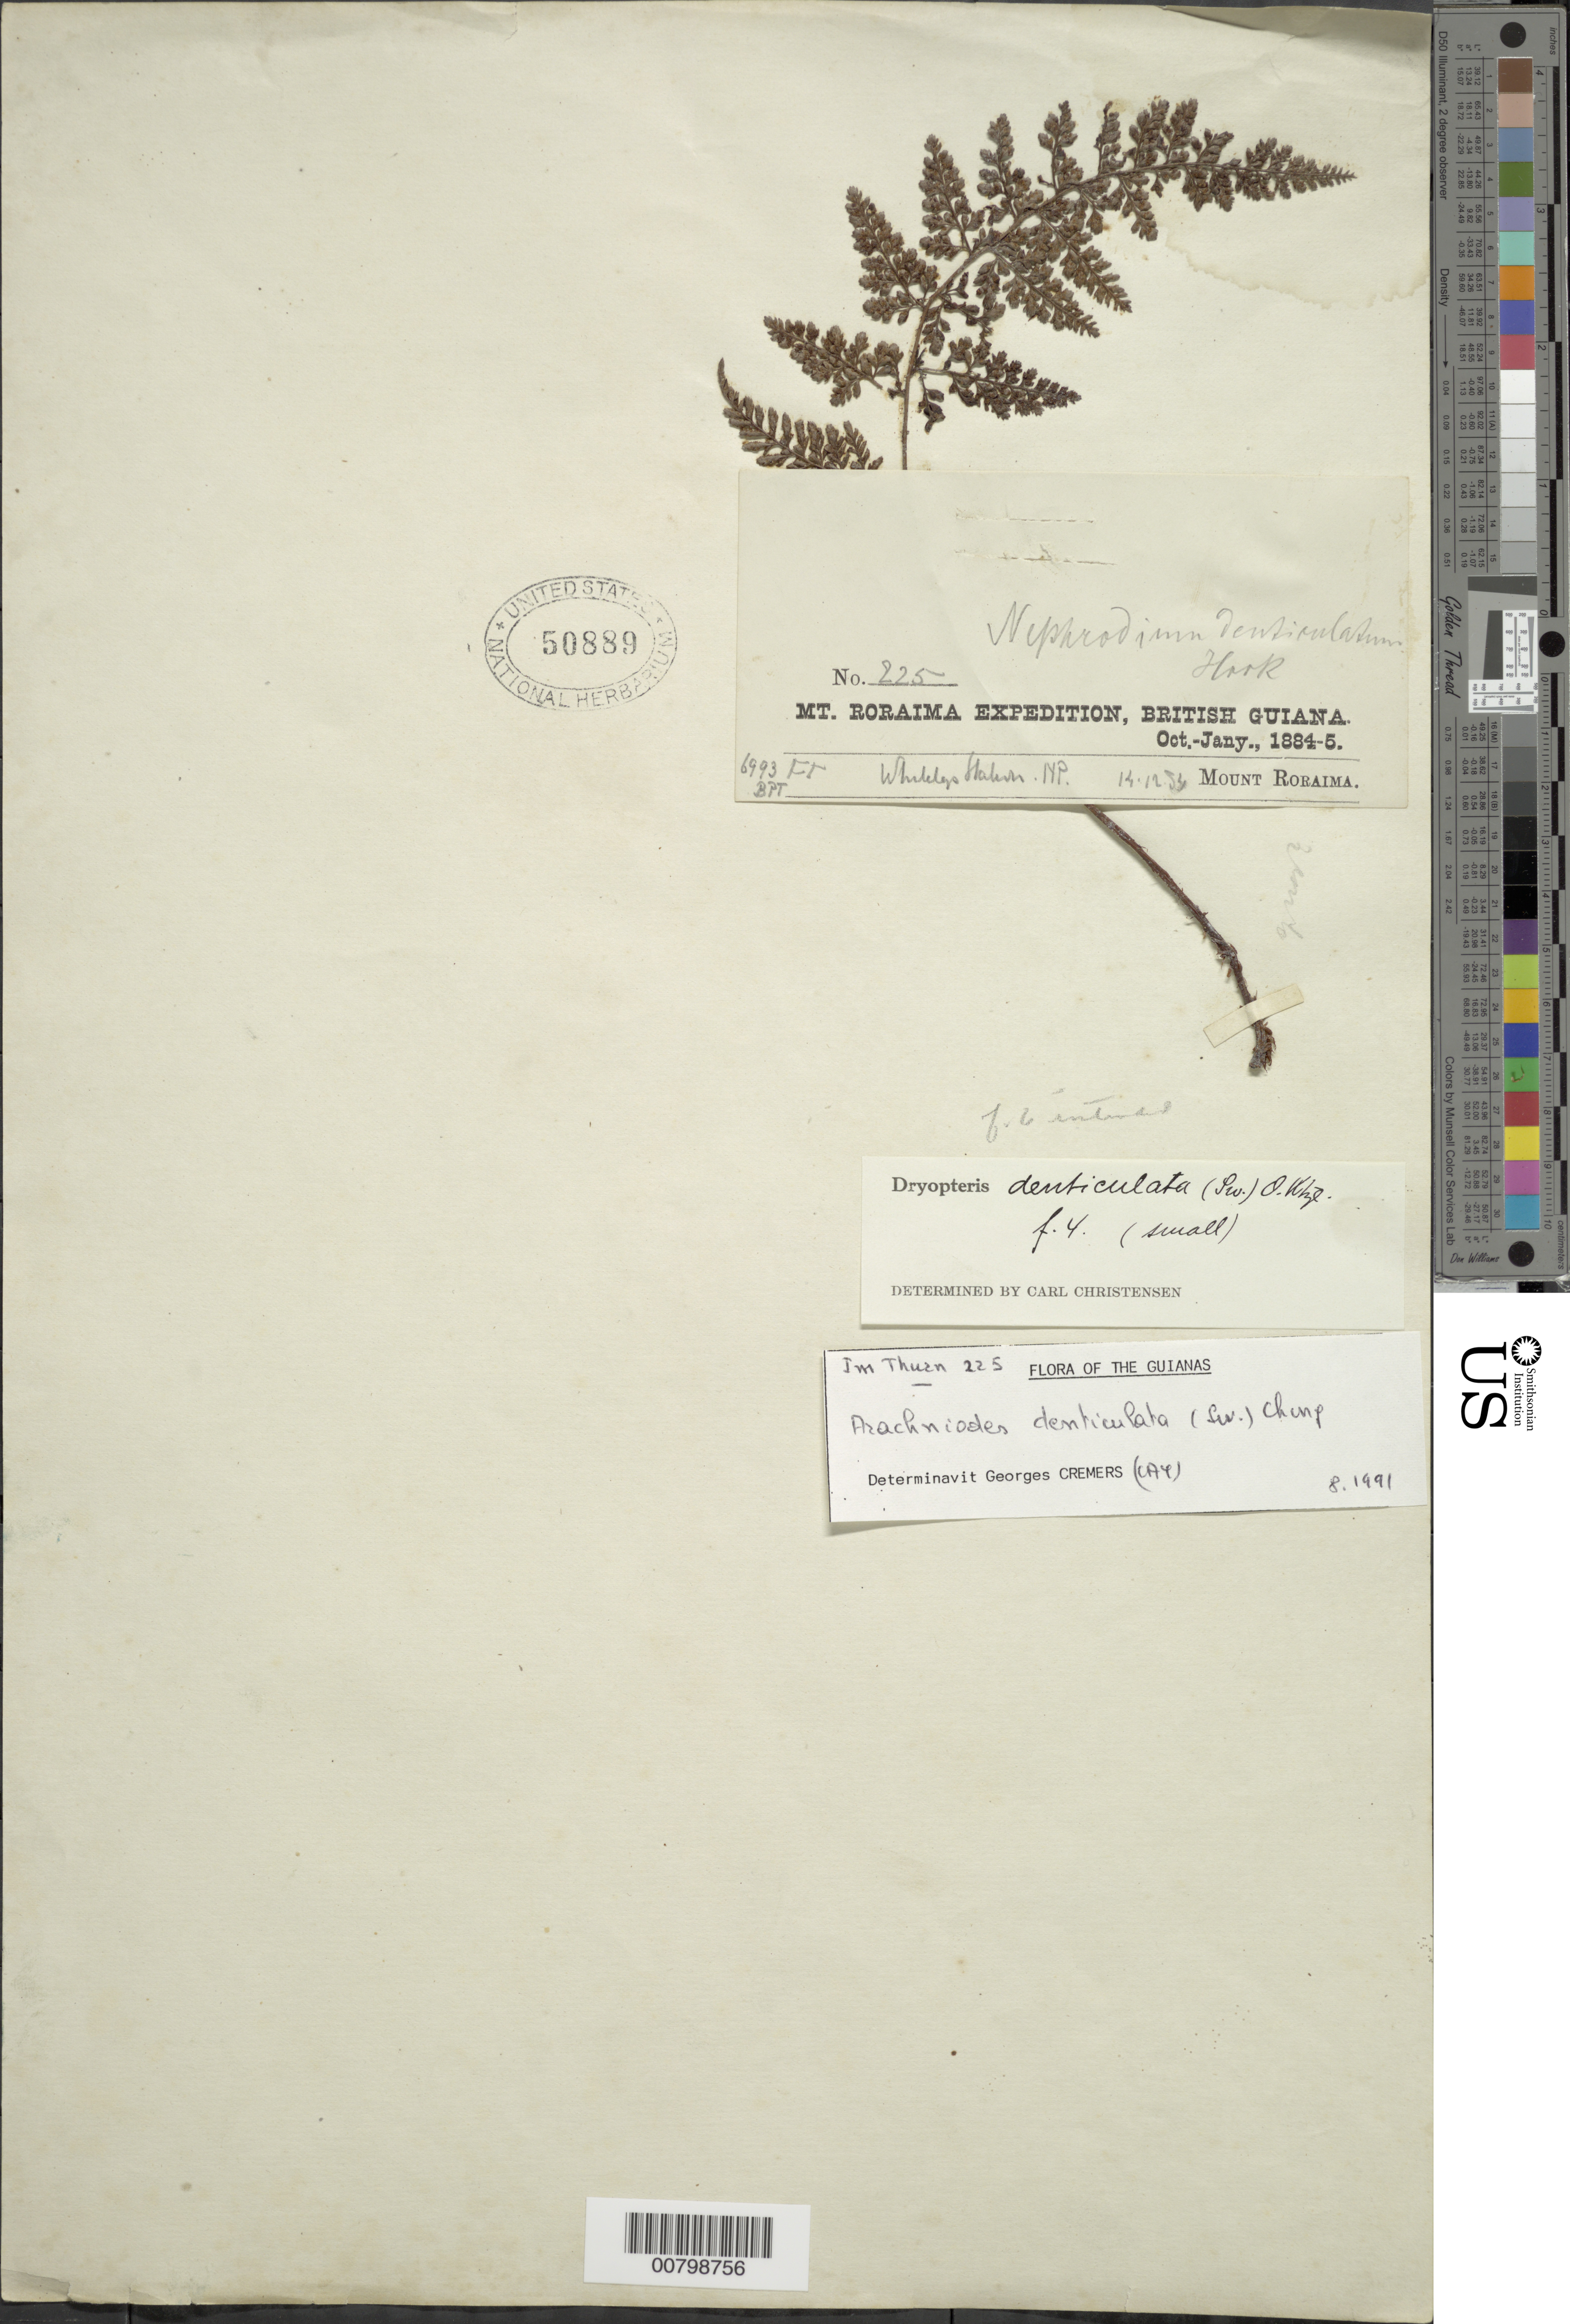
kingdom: Plantae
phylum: Tracheophyta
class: Polypodiopsida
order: Polypodiales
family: Dryopteridaceae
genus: Arachniodes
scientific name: Arachniodes denticulata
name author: (Sw.) Ching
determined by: Cremers, Georges A.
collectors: E. F. im Thurn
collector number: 225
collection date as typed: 14 December 1884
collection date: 1884-12-14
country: Guyana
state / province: Cuyuni-Mazaruni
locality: Mt. Roraima, Whitelys Station, N.P.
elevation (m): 2131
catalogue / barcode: US 50889